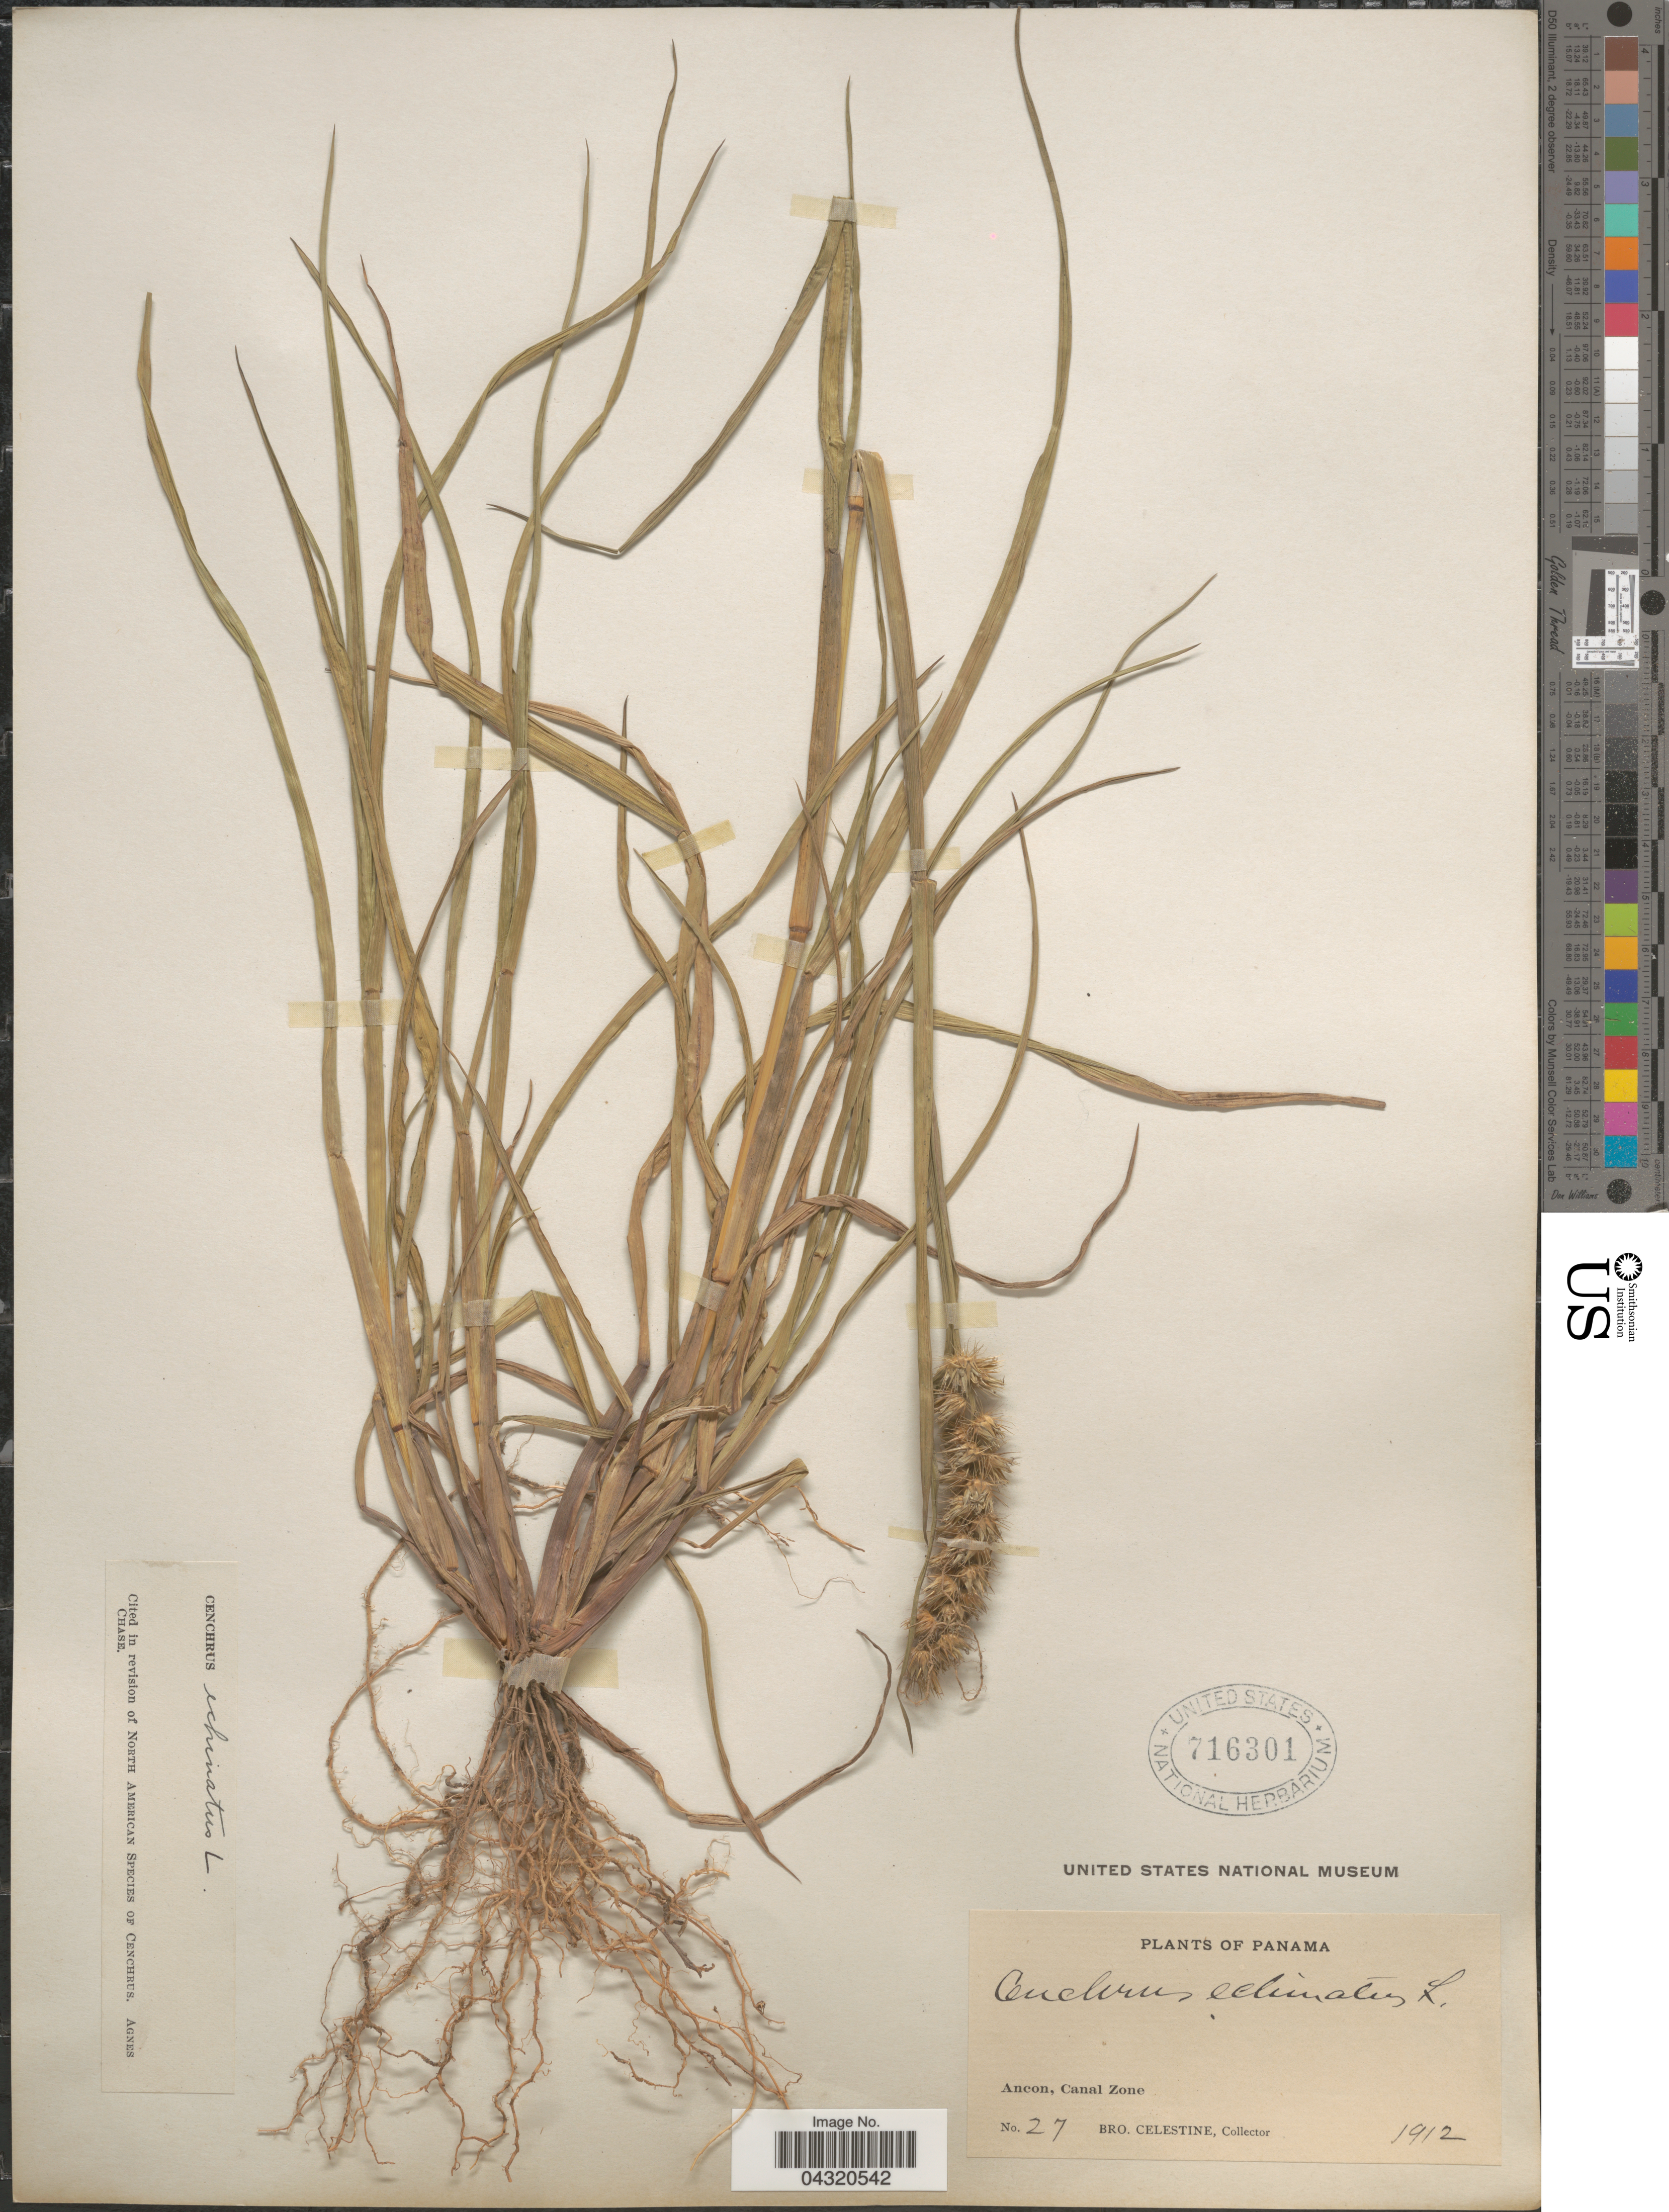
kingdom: Plantae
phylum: Tracheophyta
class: Liliopsida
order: Poales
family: Poaceae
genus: Cenchrus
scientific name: Cenchrus echinatus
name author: L.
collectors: B. Celestine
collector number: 27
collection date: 1912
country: Panama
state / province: Colón / Panamá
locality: Ancon.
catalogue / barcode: US 716301